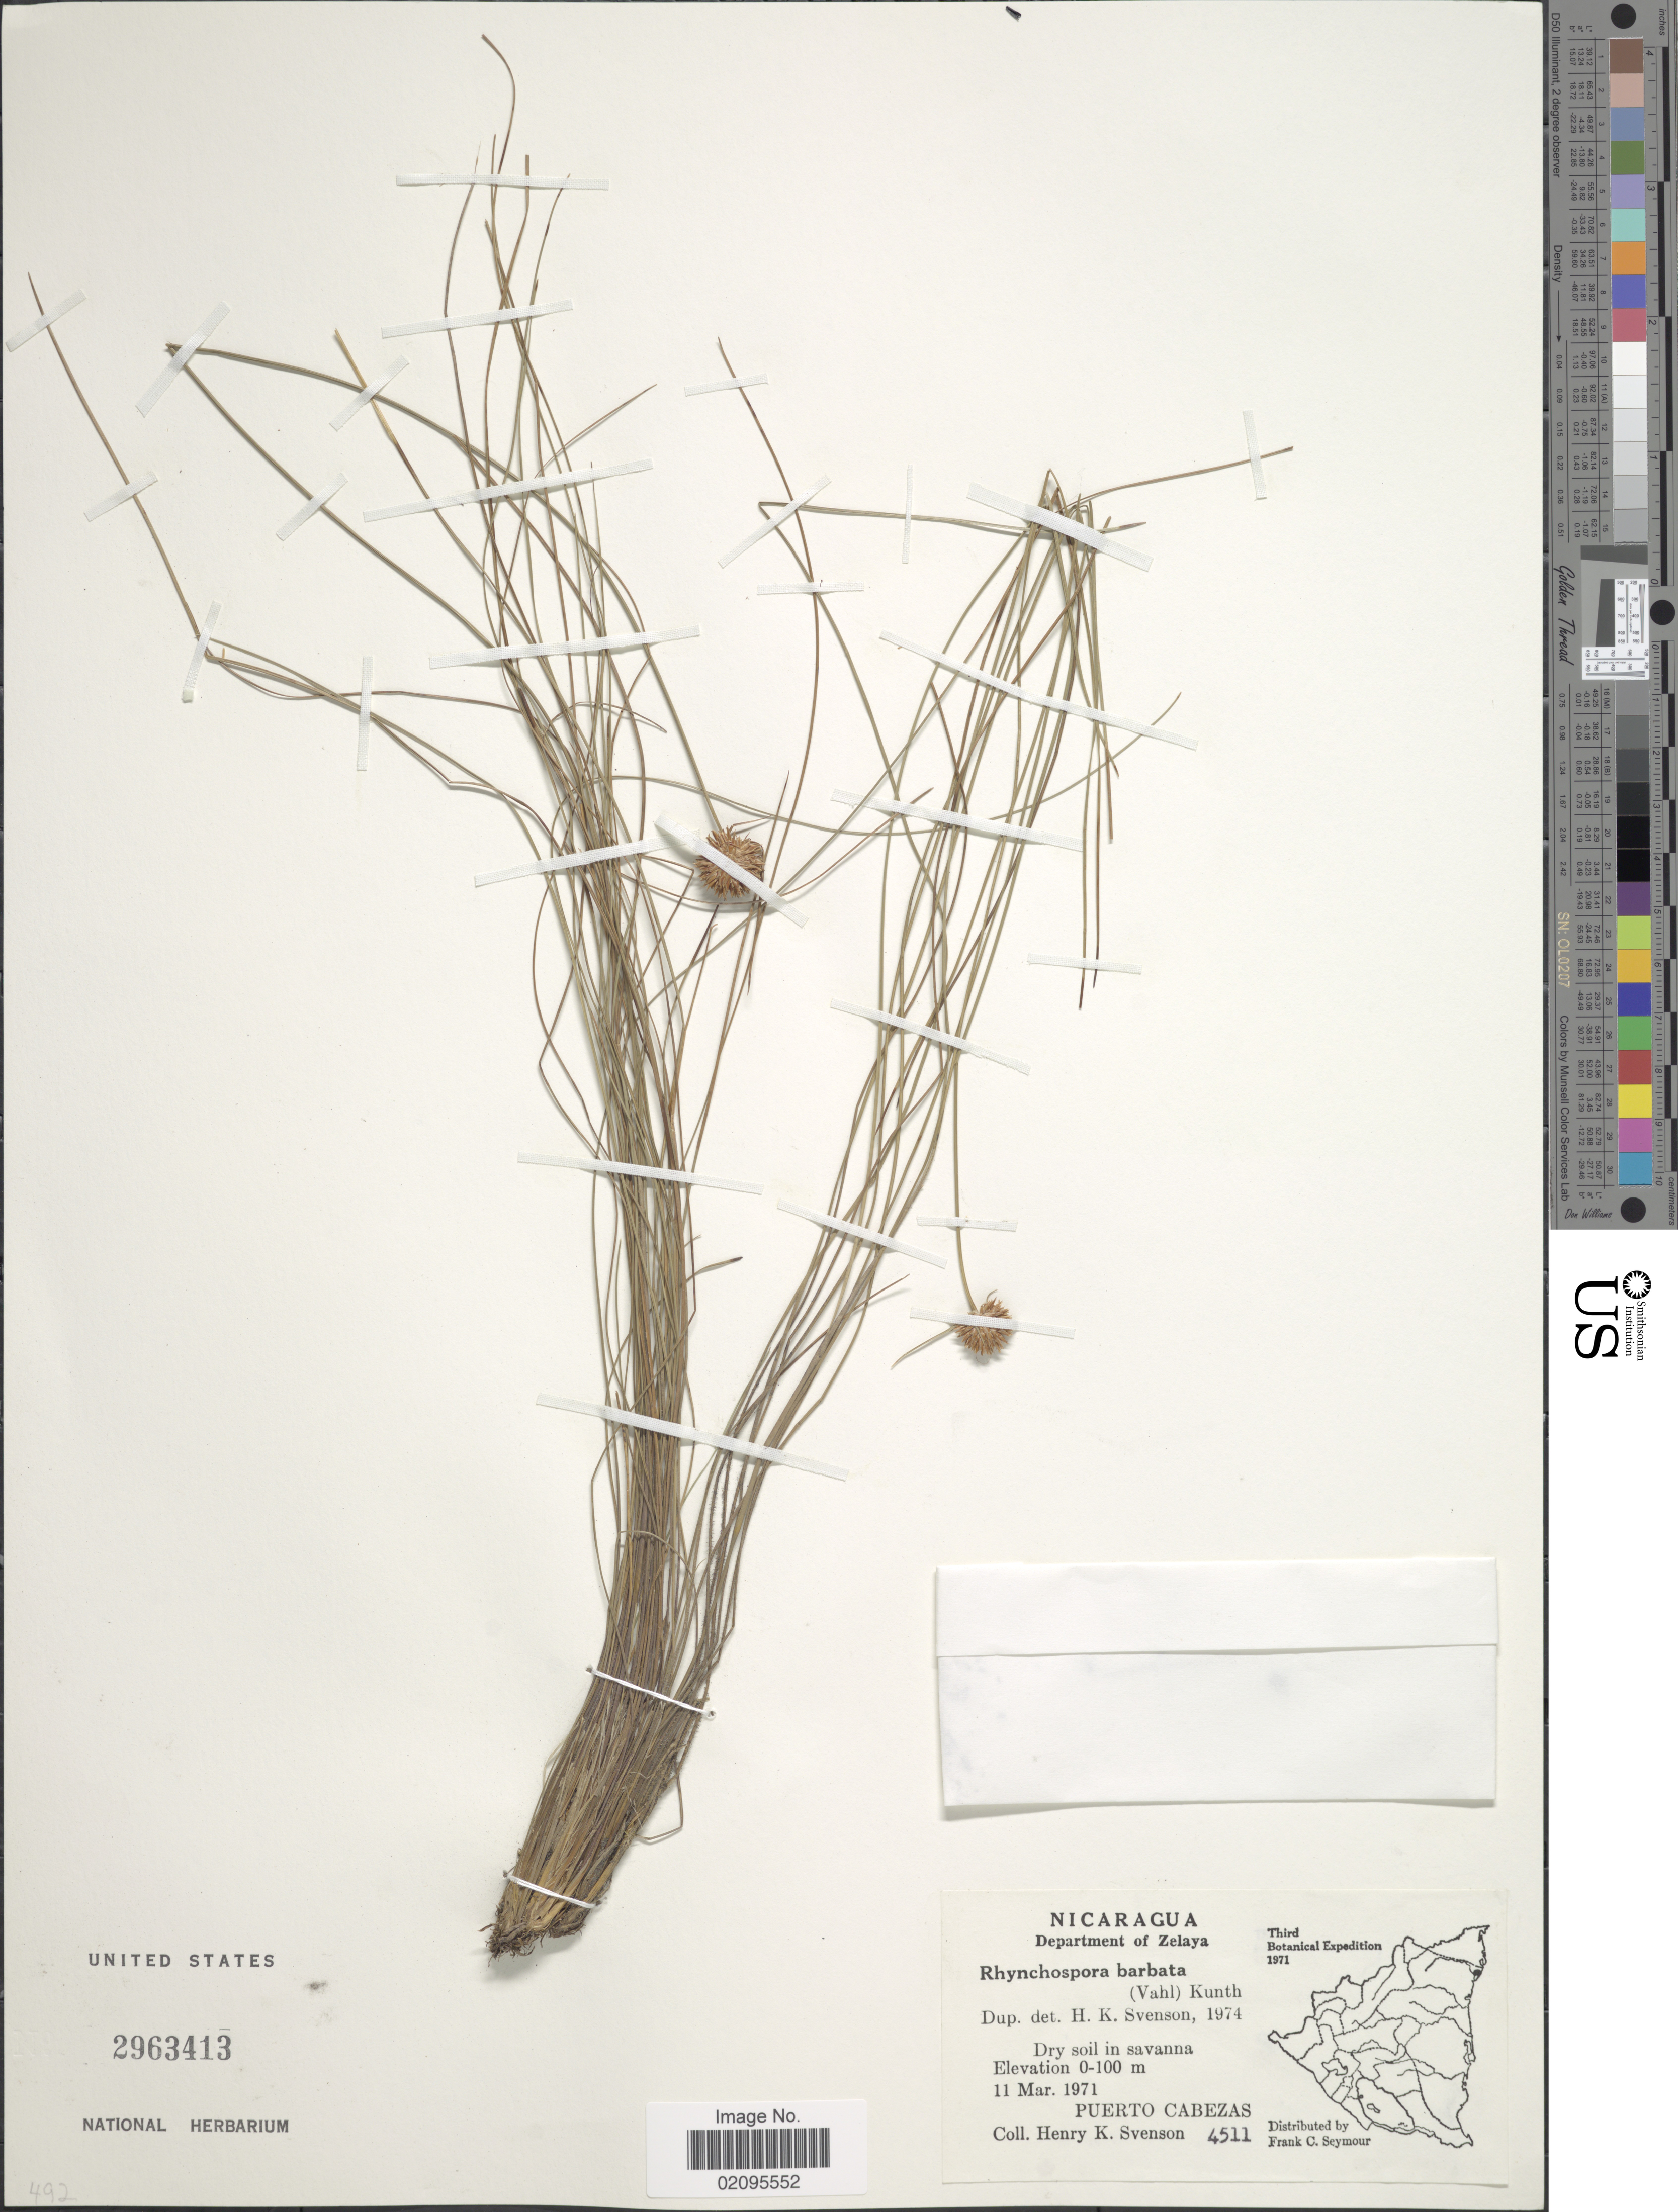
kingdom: Plantae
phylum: Tracheophyta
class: Liliopsida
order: Poales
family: Cyperaceae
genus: Rhynchospora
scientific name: Rhynchospora barbata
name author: (Vahl) Kunth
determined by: Alves, K.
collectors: H. Svenson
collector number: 4511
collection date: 1971-03-11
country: Nicaragua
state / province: Atlantico Norte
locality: Department Zelaya, dry soil in savanna, Puerto Cabezas.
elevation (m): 0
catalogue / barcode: US 2963413